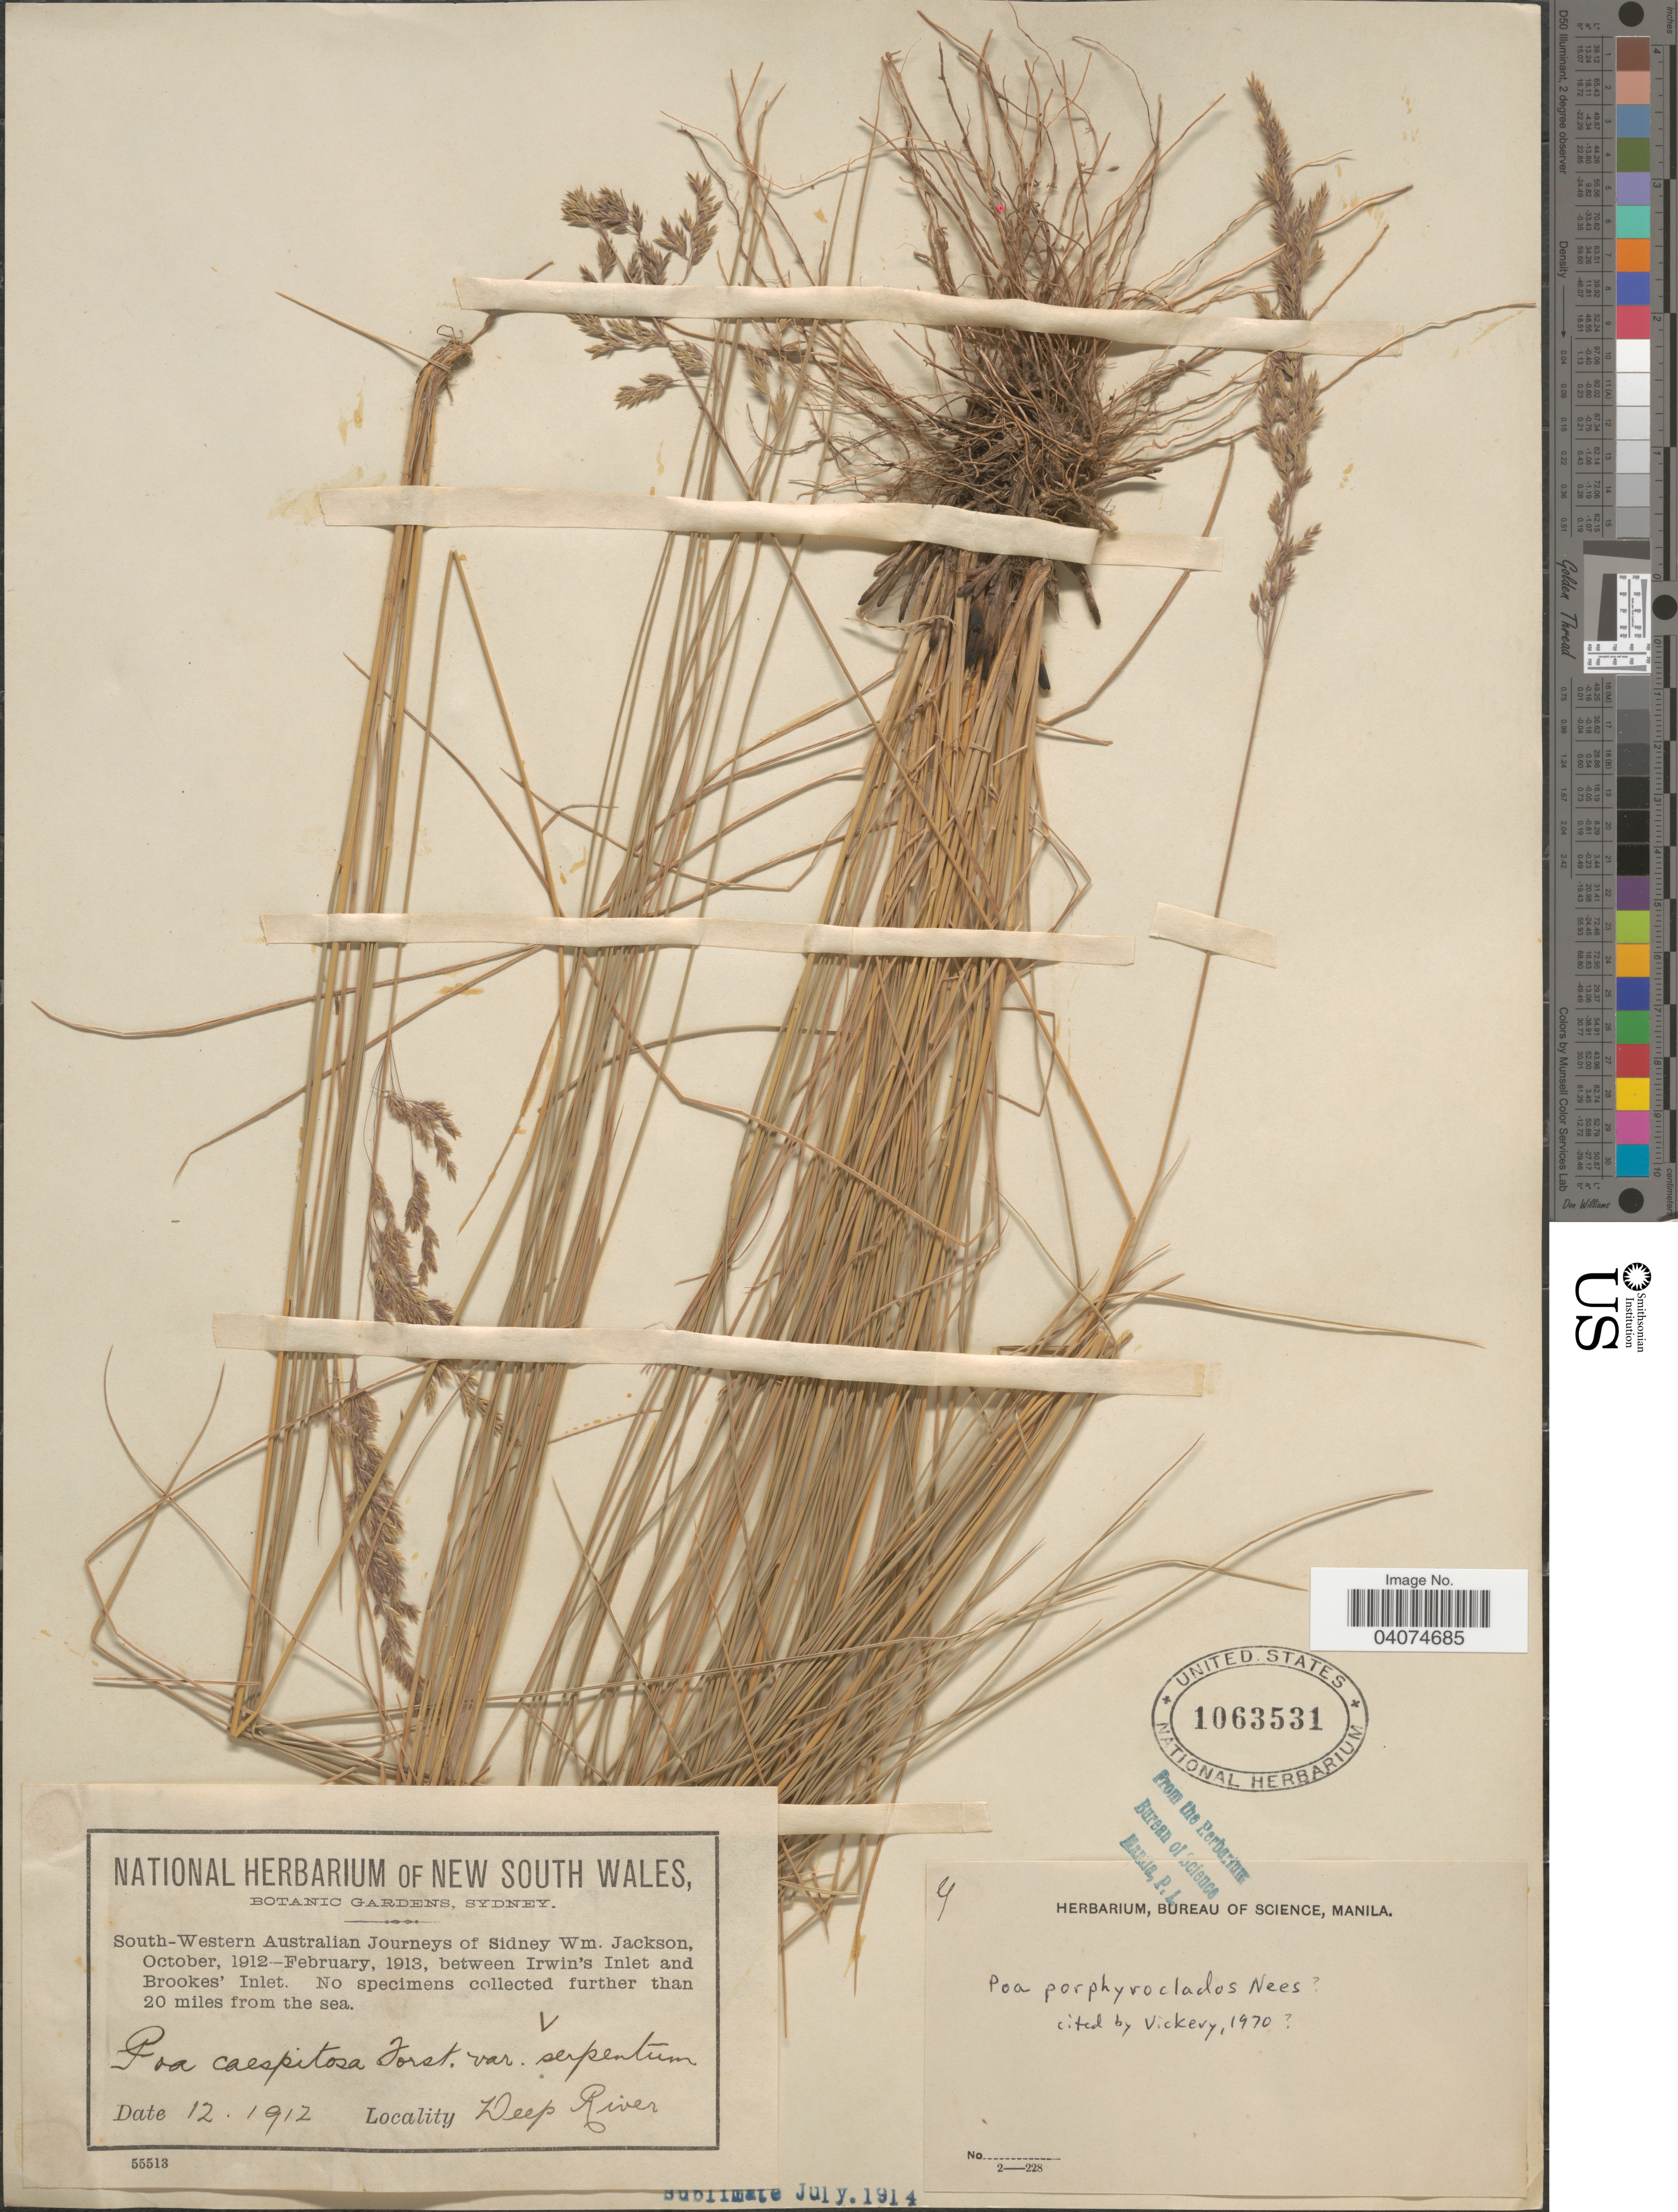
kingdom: Plantae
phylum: Tracheophyta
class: Liliopsida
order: Poales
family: Poaceae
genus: Poa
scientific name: Poa porphyroclados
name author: Nees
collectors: Jackson, S. W.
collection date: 1912-12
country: Australia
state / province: Western Australia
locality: South-Western Australia Journeys, between Irwin's Inlet and Brookes' Inlet. No specimens collected further than 20 miles from the sea. Deep River.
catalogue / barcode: US 1063531